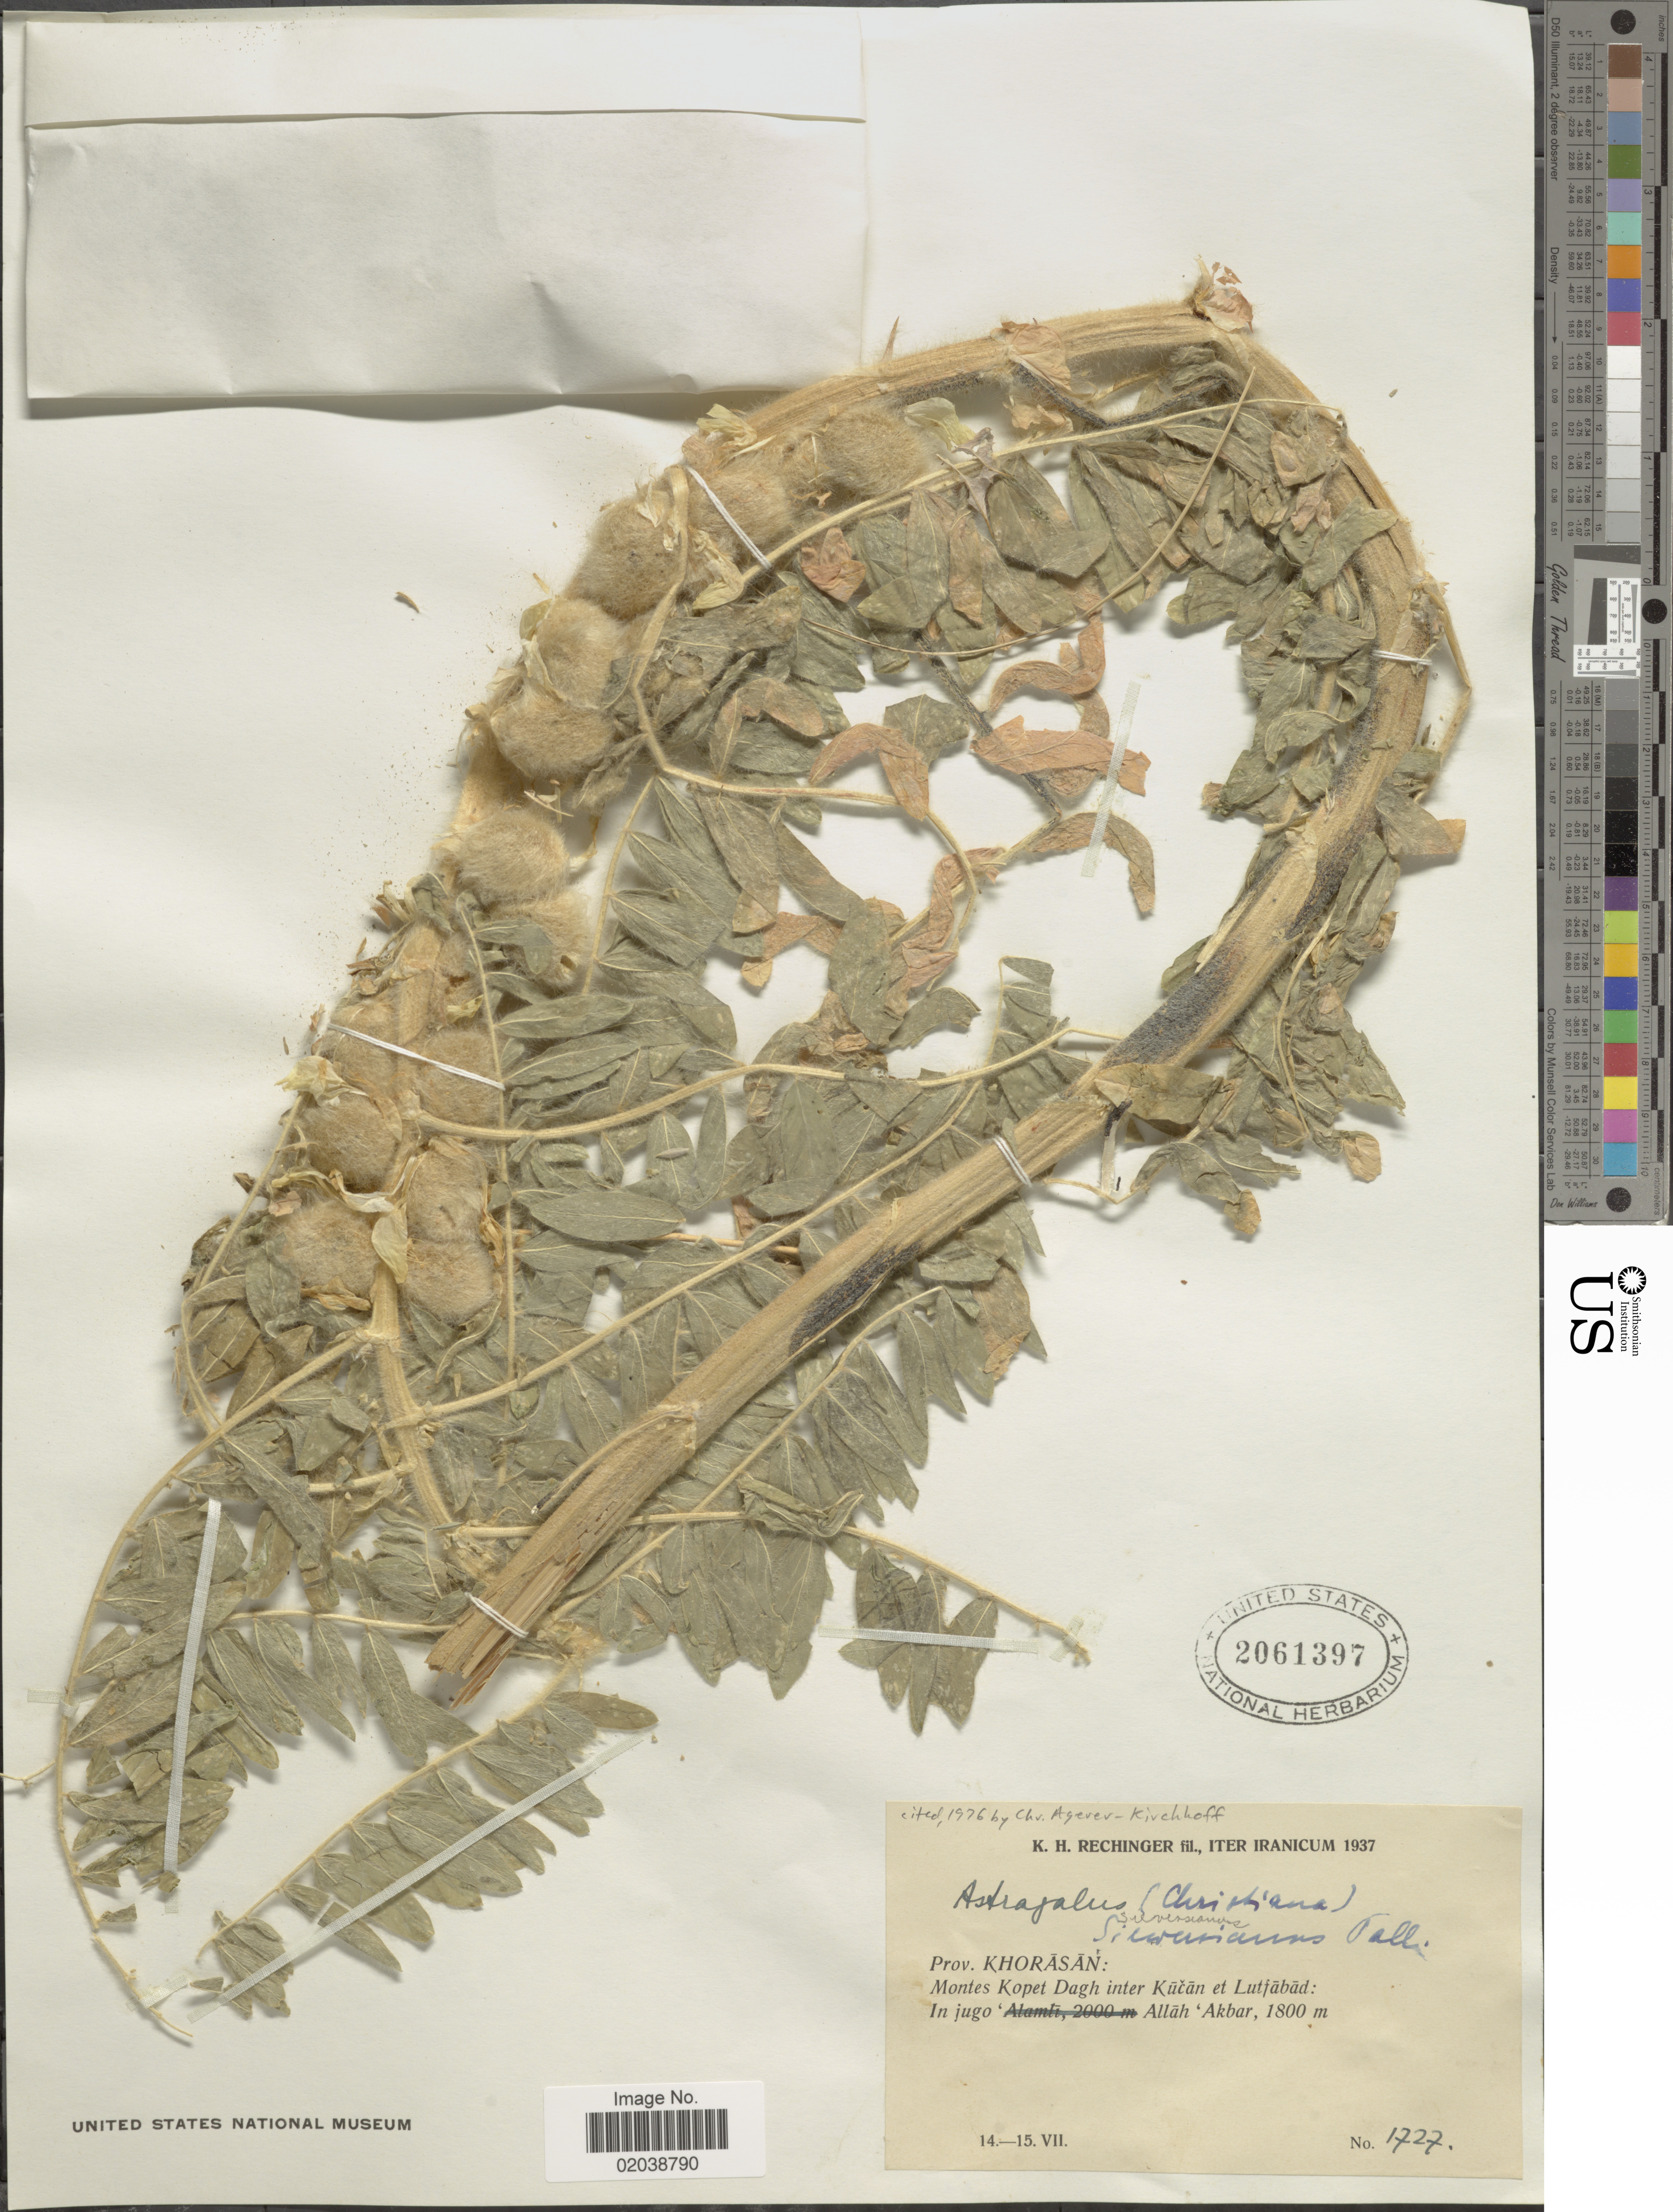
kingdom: Plantae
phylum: Tracheophyta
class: Magnoliopsida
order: Fabales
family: Fabaceae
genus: Astragalus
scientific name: Astragalus sieversianus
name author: Pall.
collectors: K. H. Rechinger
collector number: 1727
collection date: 1937-07-14/1937-07-15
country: Iran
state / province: Khorasan [obsolete]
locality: Prov. Khorasan: Montes Kopet Dagh inter Kucan et Lutjabad: In jugo Allah 'Akbar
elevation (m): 1800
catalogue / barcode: US 2061397